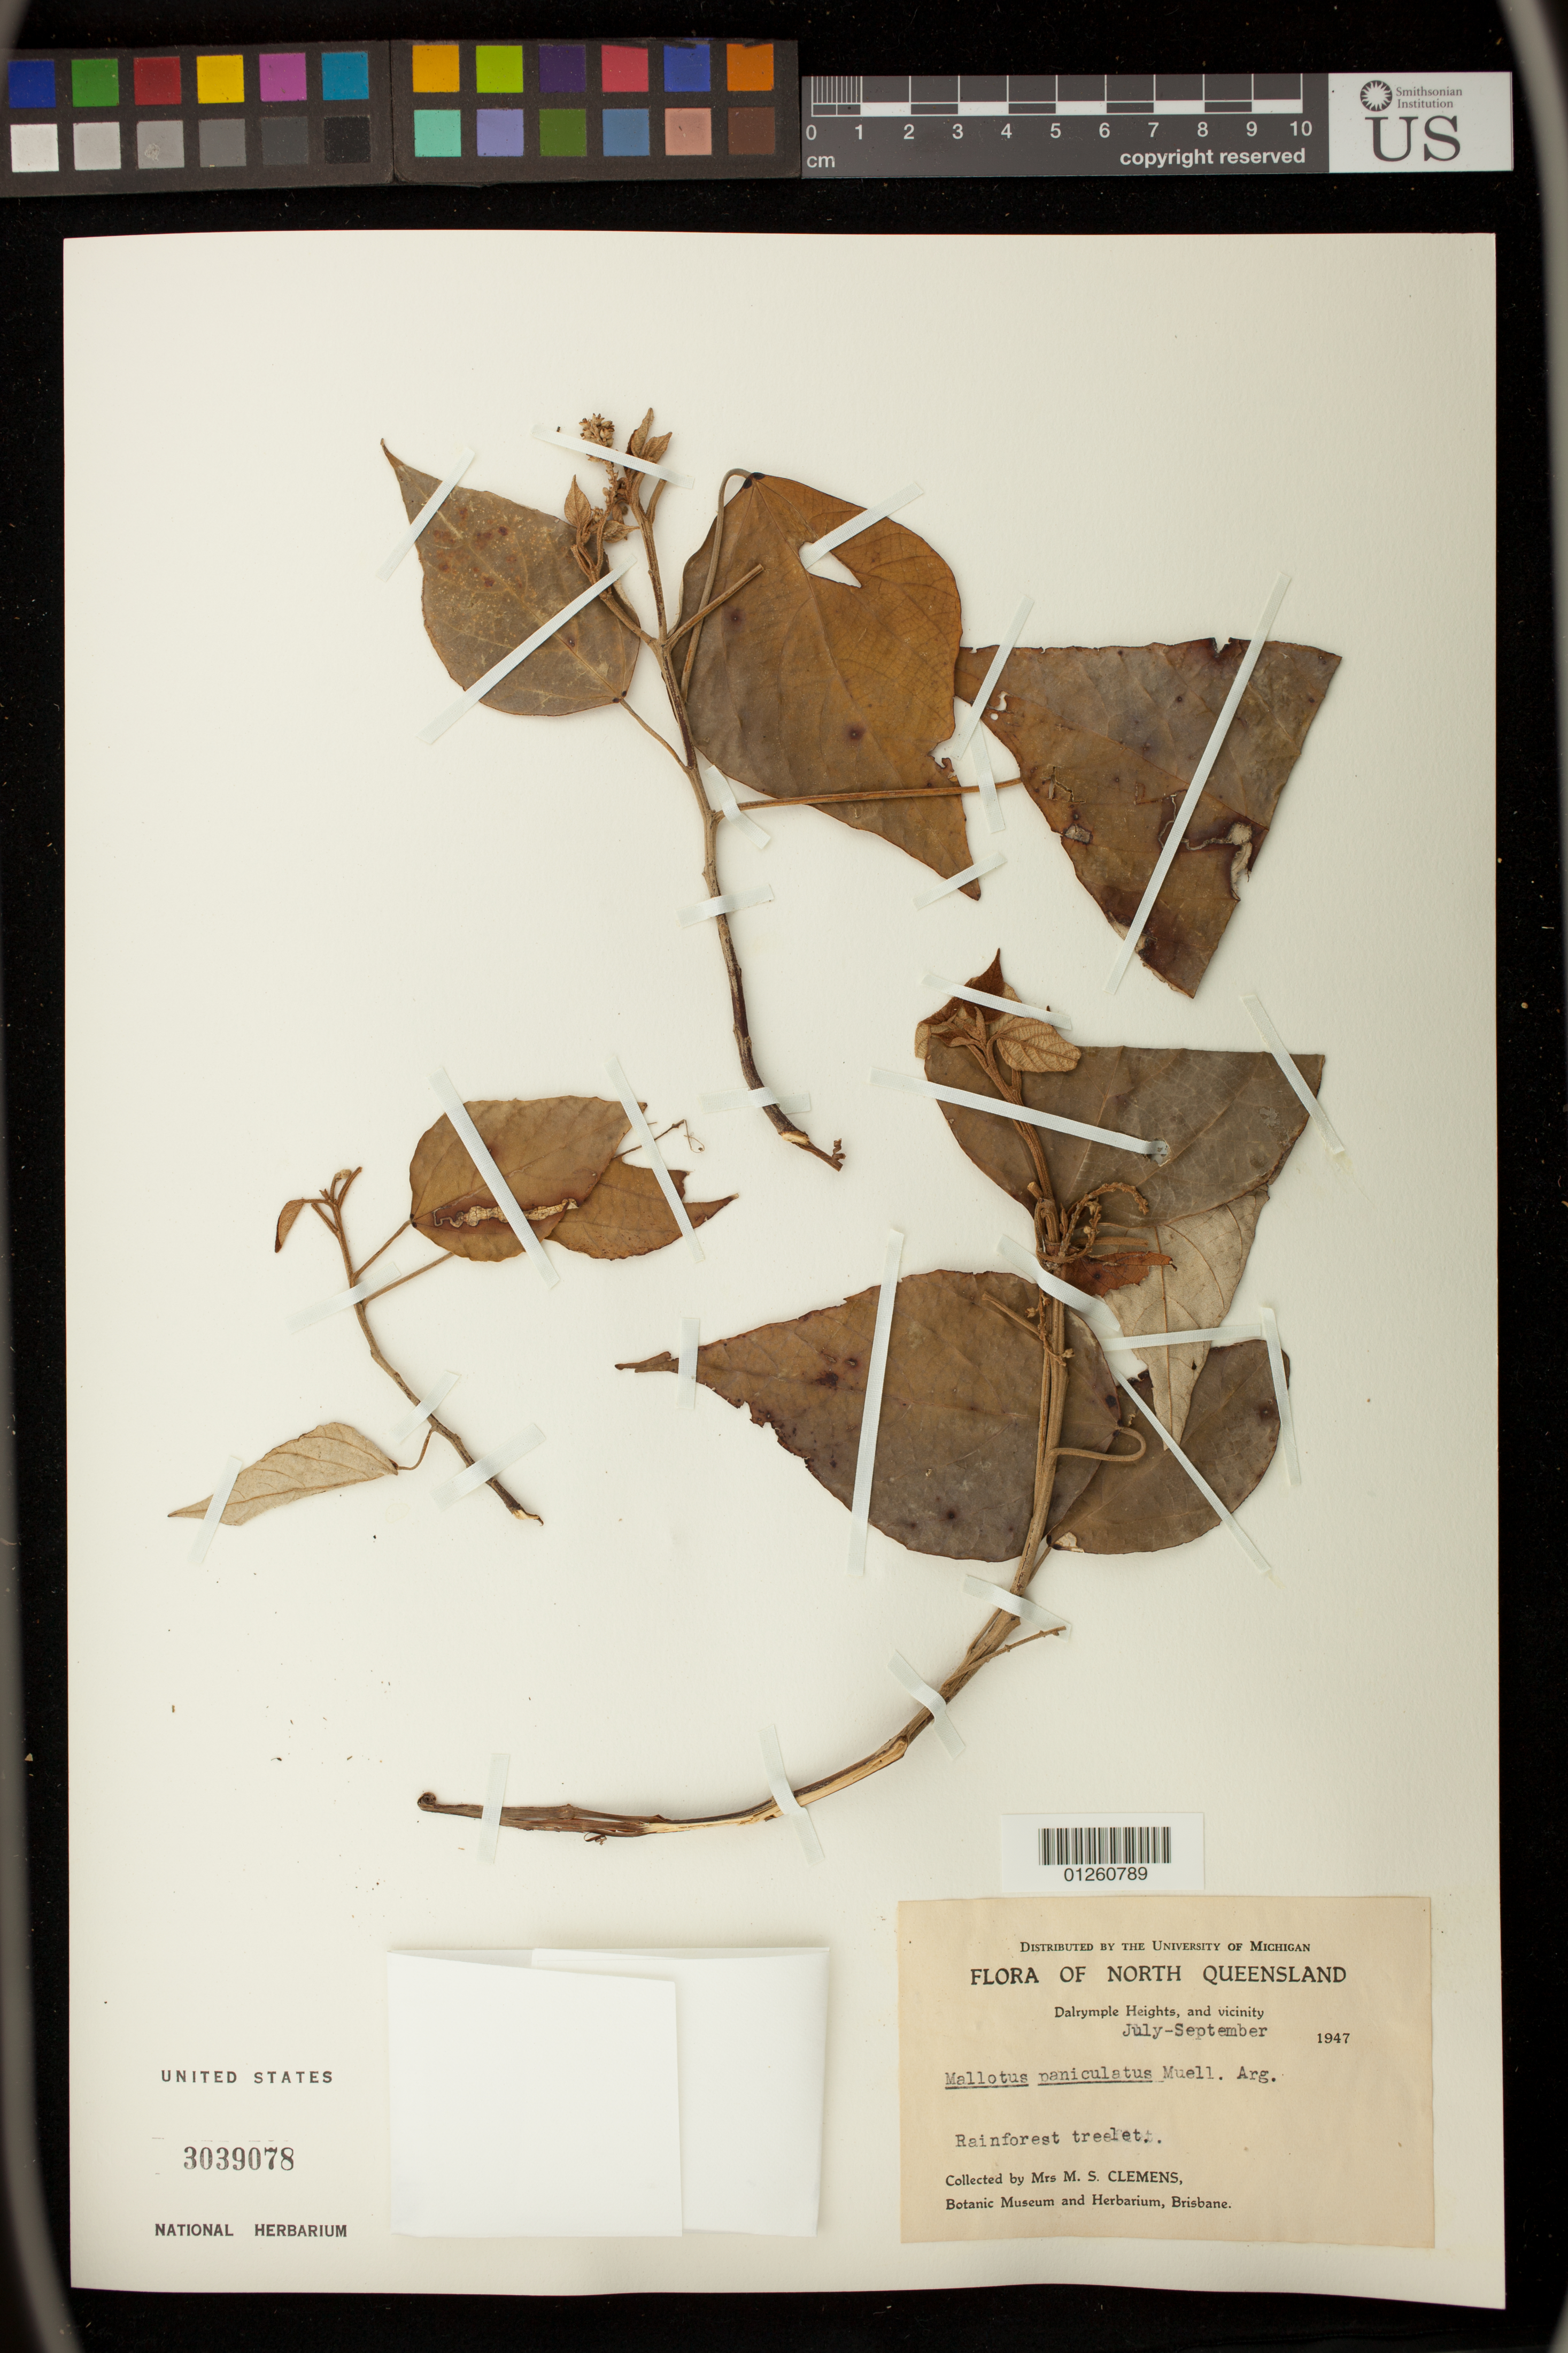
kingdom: Plantae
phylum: Tracheophyta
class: Magnoliopsida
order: Malpighiales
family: Euphorbiaceae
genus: Mallotus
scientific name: Mallotus paniculatus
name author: (Lam.) Müll. Arg.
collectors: M. S. Clemens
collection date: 1947-07/1947-09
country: Australia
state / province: Queensland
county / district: Mackay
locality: Dalrymple Heights and vicinity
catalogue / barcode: US 3039078